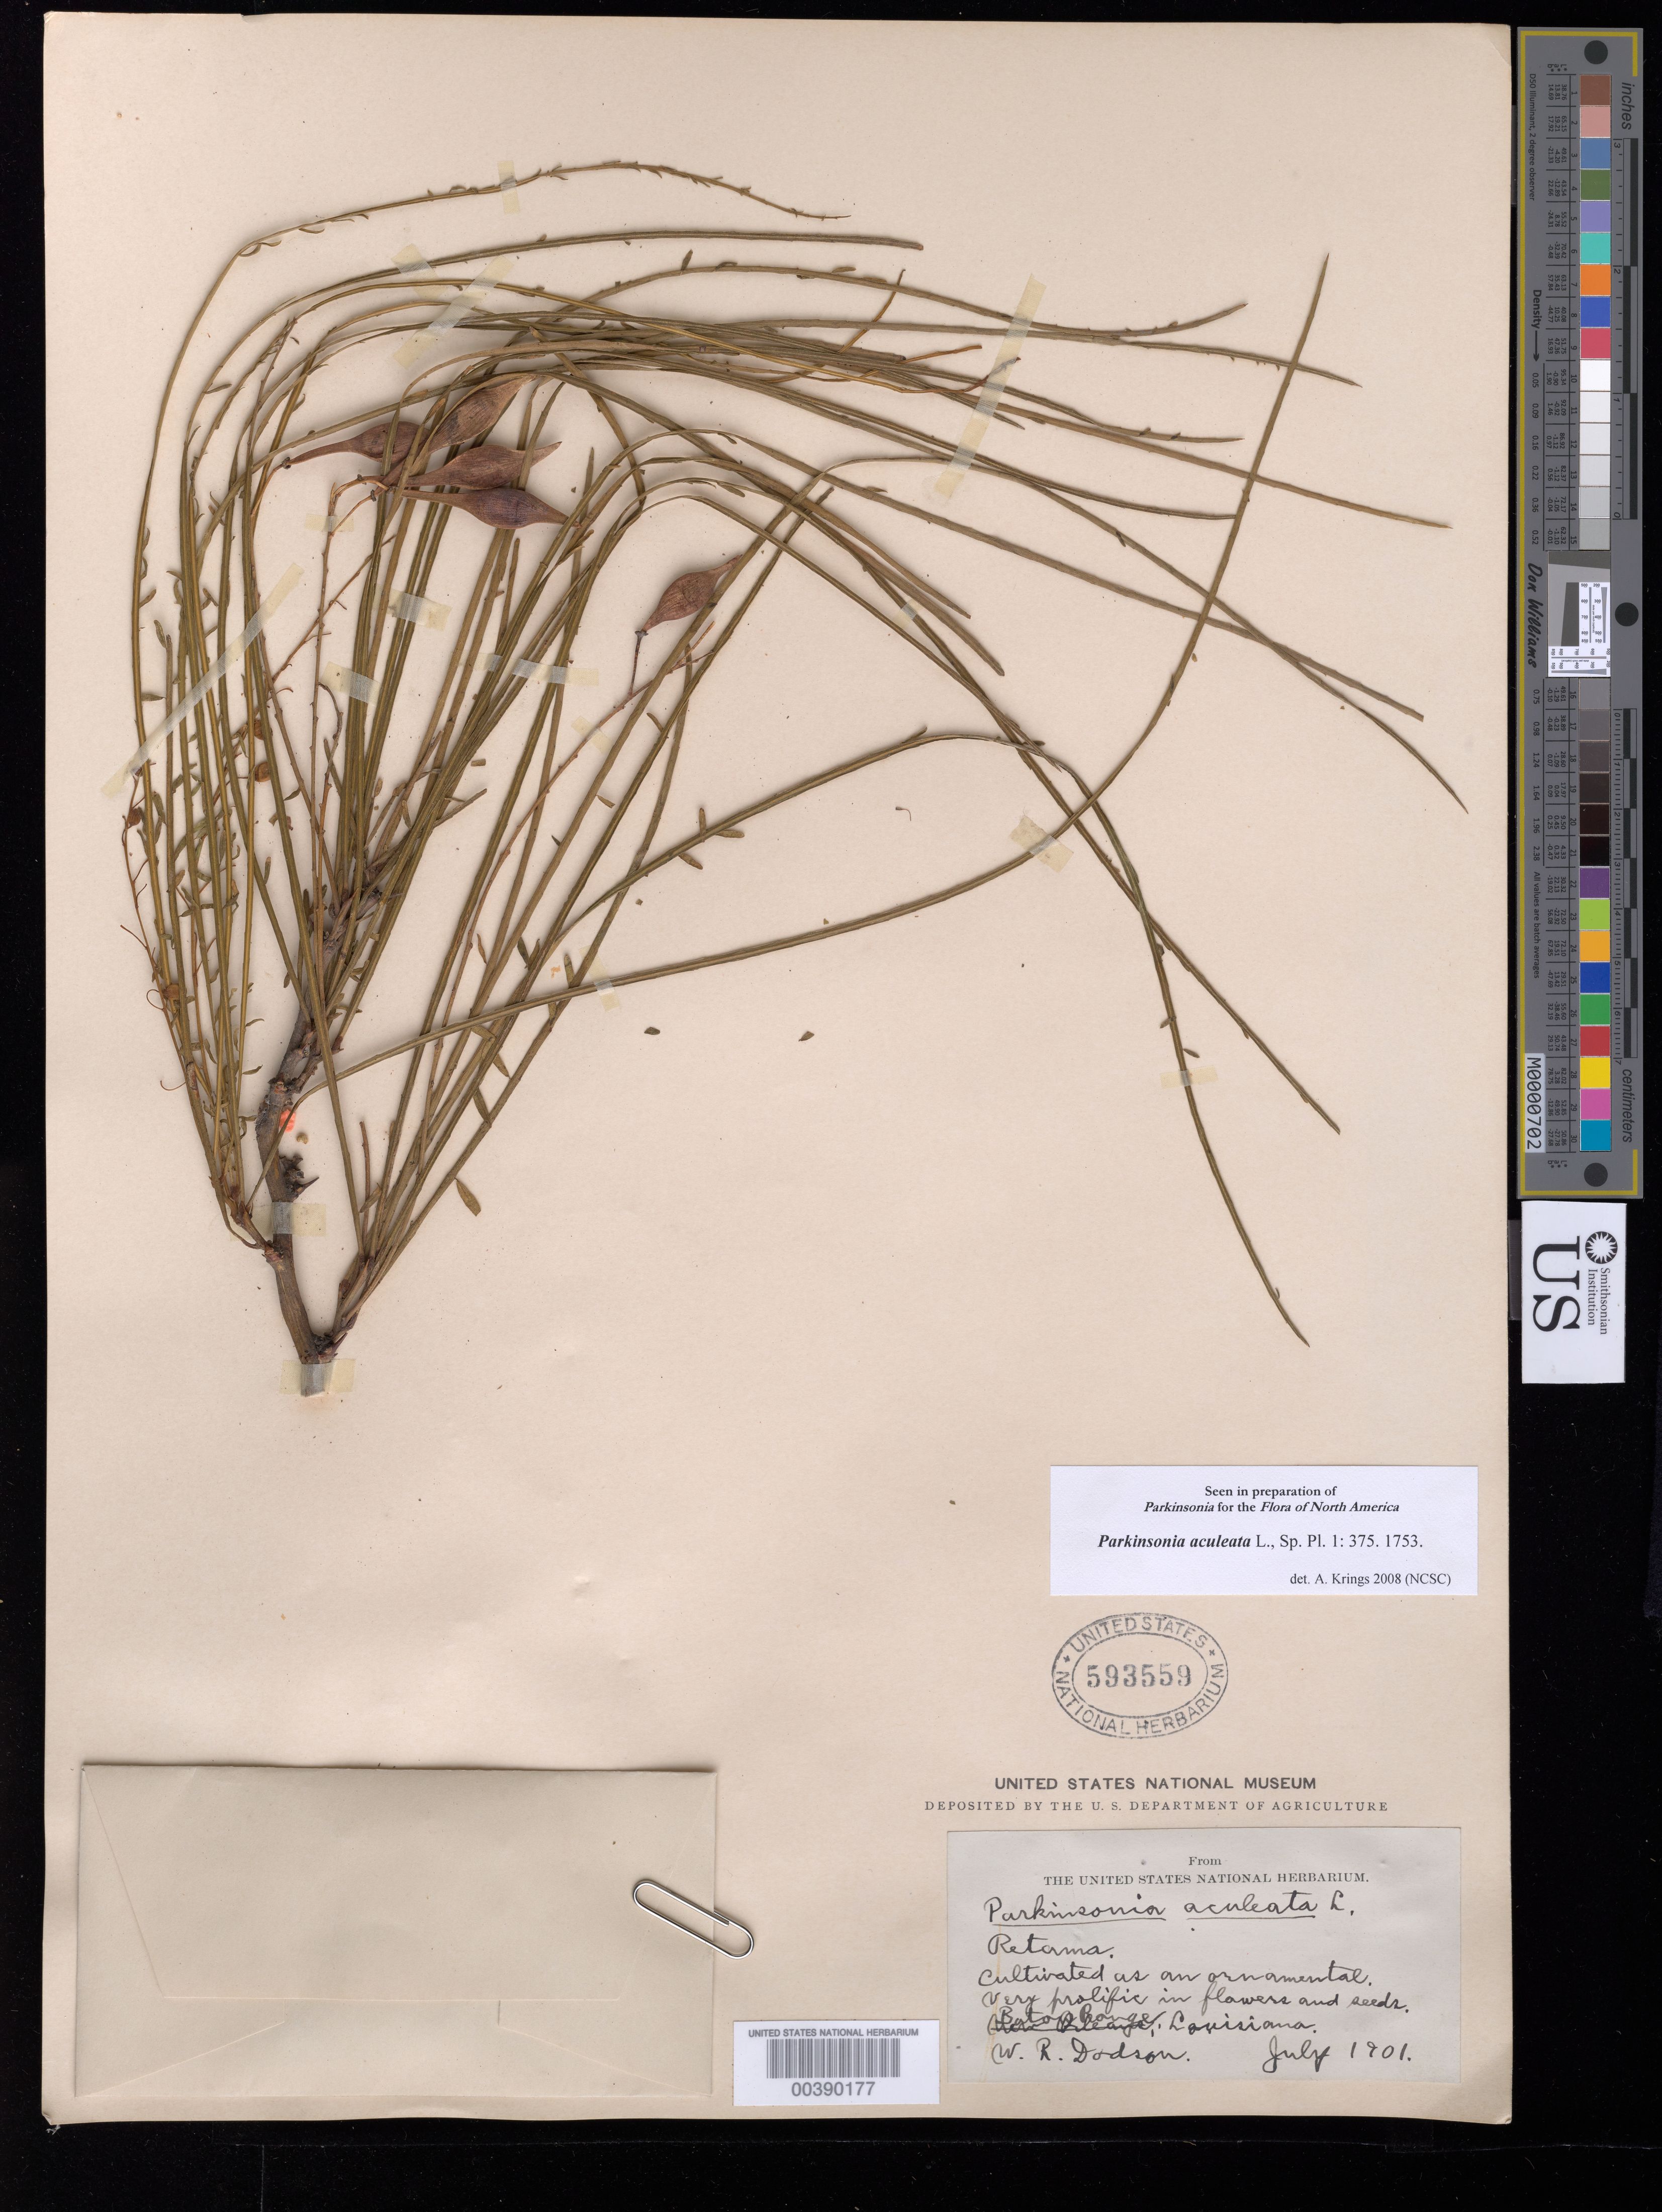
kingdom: Plantae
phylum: Tracheophyta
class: Magnoliopsida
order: Fabales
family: Fabaceae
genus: Parkinsonia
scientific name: Parkinsonia aculeata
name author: L.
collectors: W. R. Dodson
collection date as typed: Jul 1901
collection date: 1901-07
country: United States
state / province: Louisiana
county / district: East Baton Rouge Parish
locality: Baton rouge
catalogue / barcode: US 593559